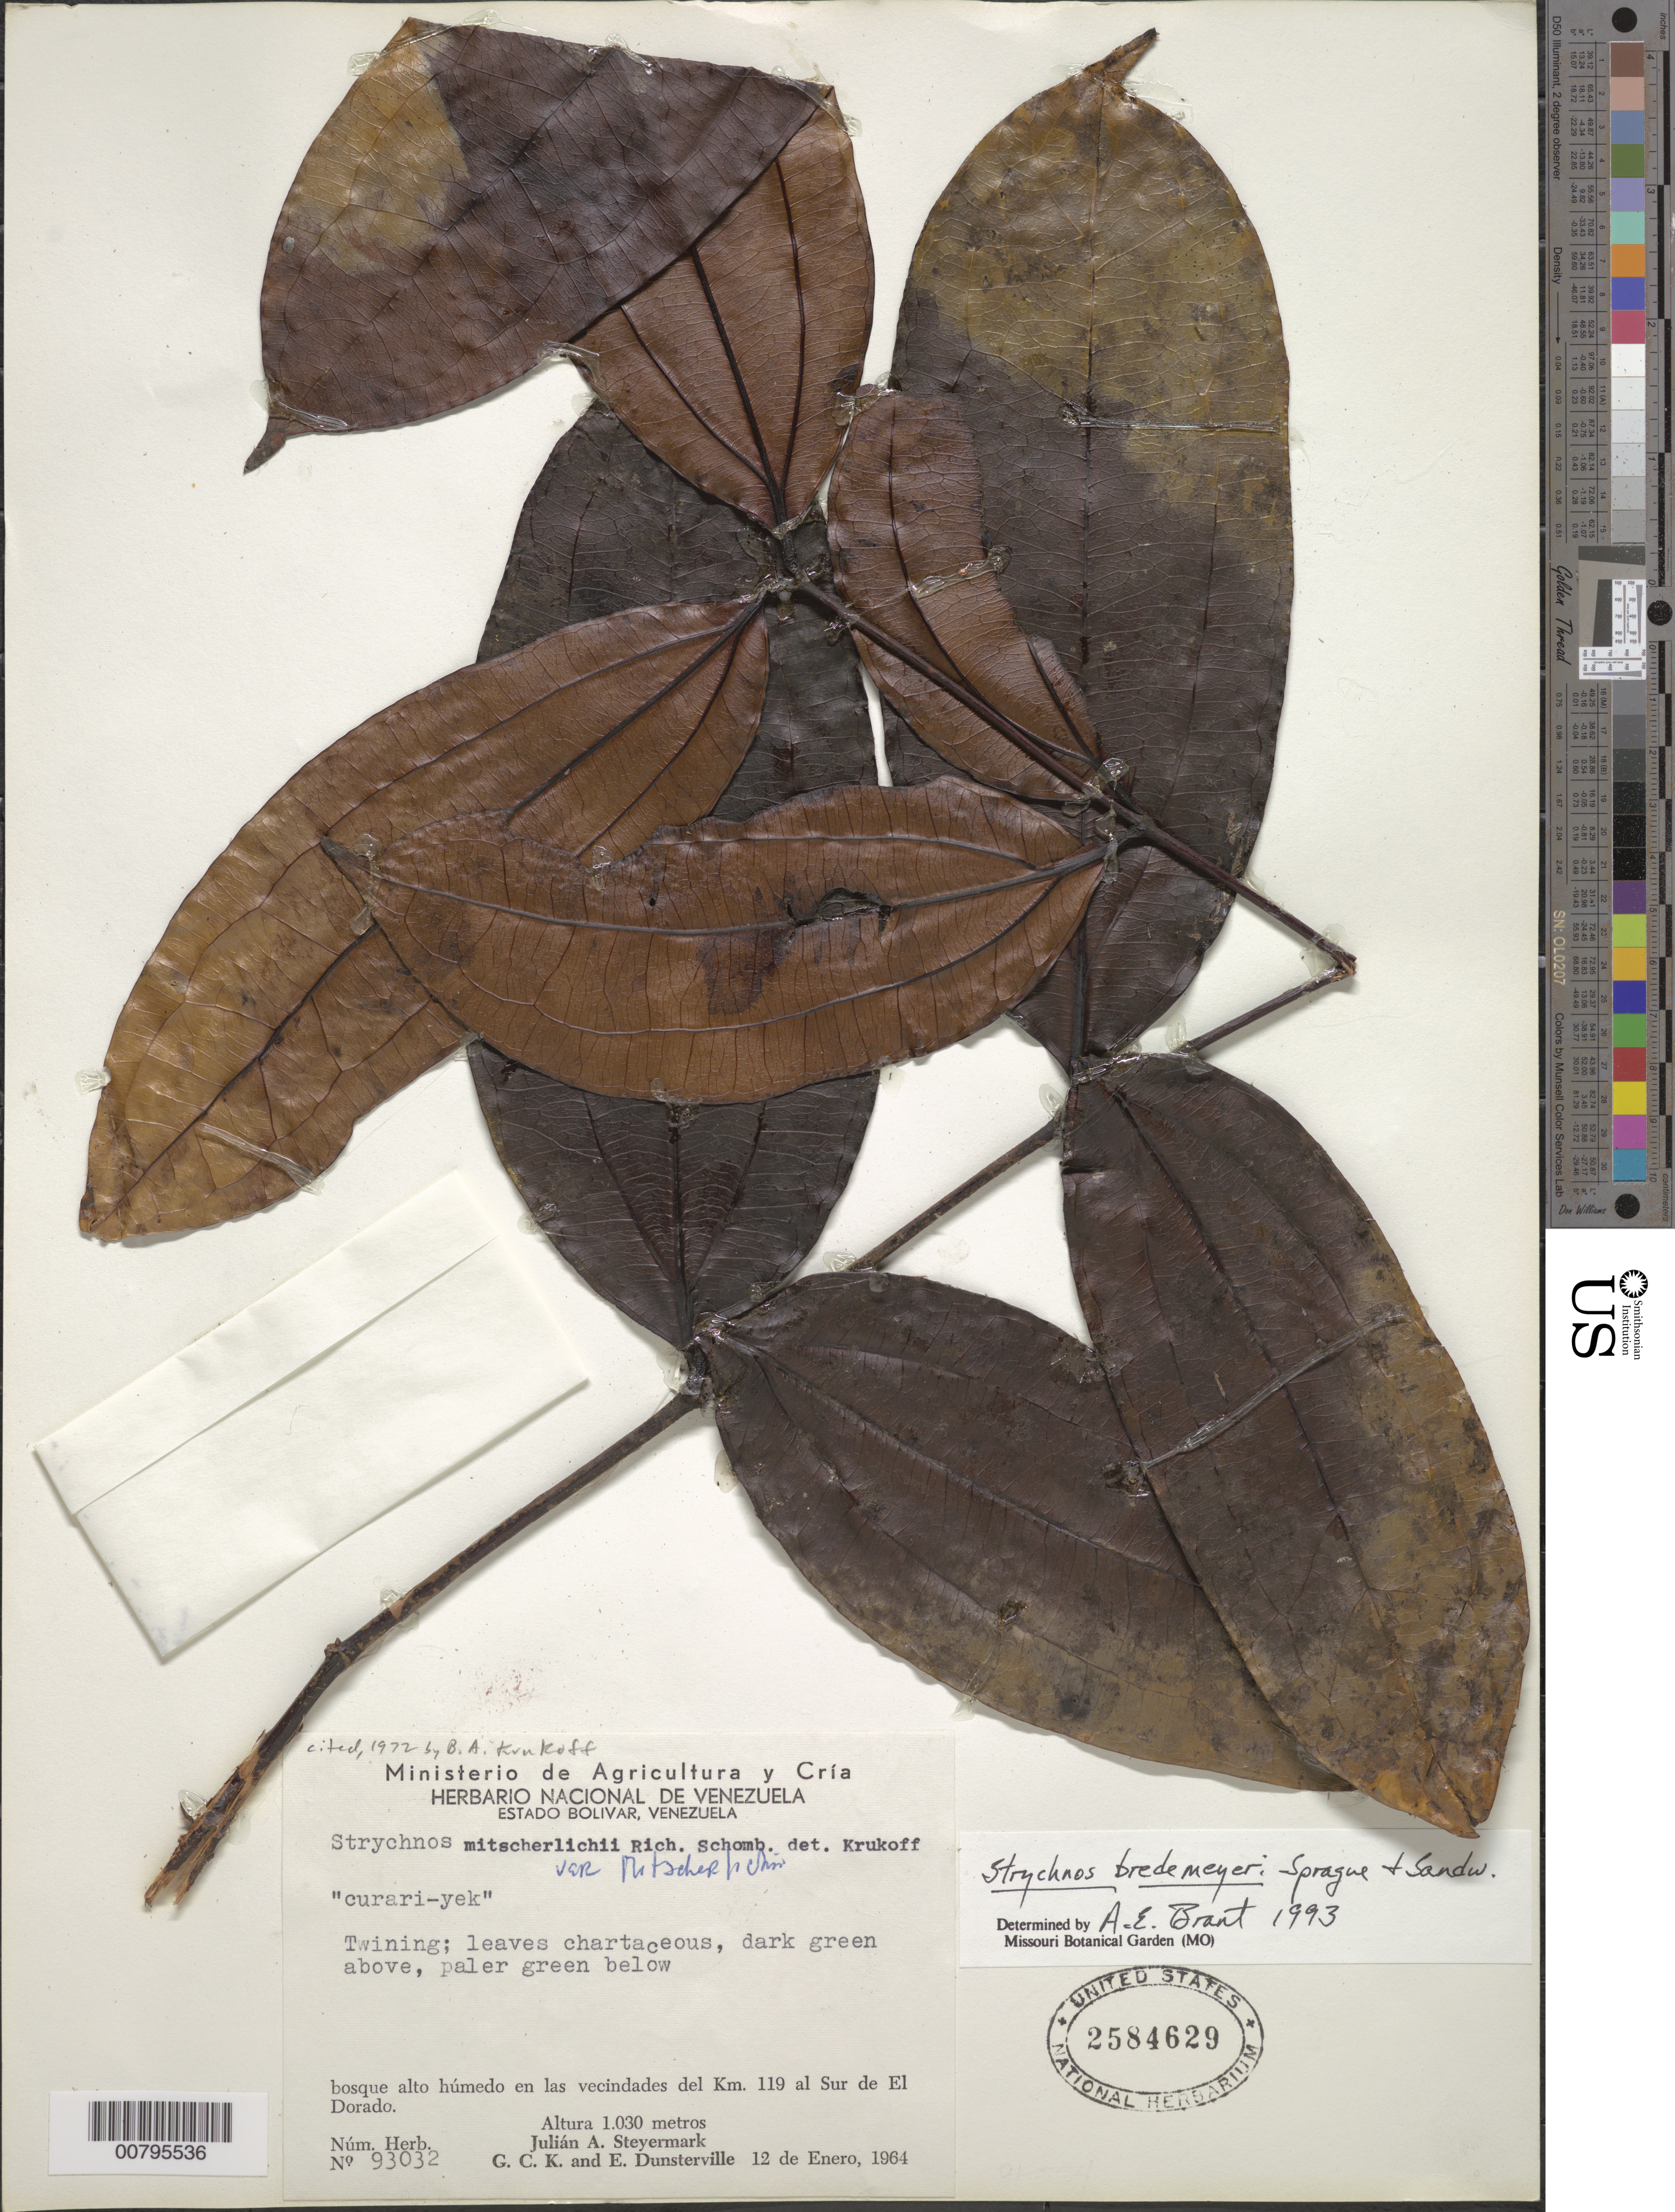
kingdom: Plantae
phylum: Tracheophyta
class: Magnoliopsida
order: Gentianales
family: Loganiaceae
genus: Strychnos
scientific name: Strychnos bredemeyeri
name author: (Schult.) Sprague & Sandwith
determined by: Brant, A. E.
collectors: J. Steyermark, G. C. K. Dunsterville & E. Dunsterville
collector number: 93032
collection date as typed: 12-Jan-64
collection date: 1964-01-12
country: Venezuela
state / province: Bolívar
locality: El Dorado, S of; km 119 vic.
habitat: Bosque alto húmedo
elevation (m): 1030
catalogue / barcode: US 2584629